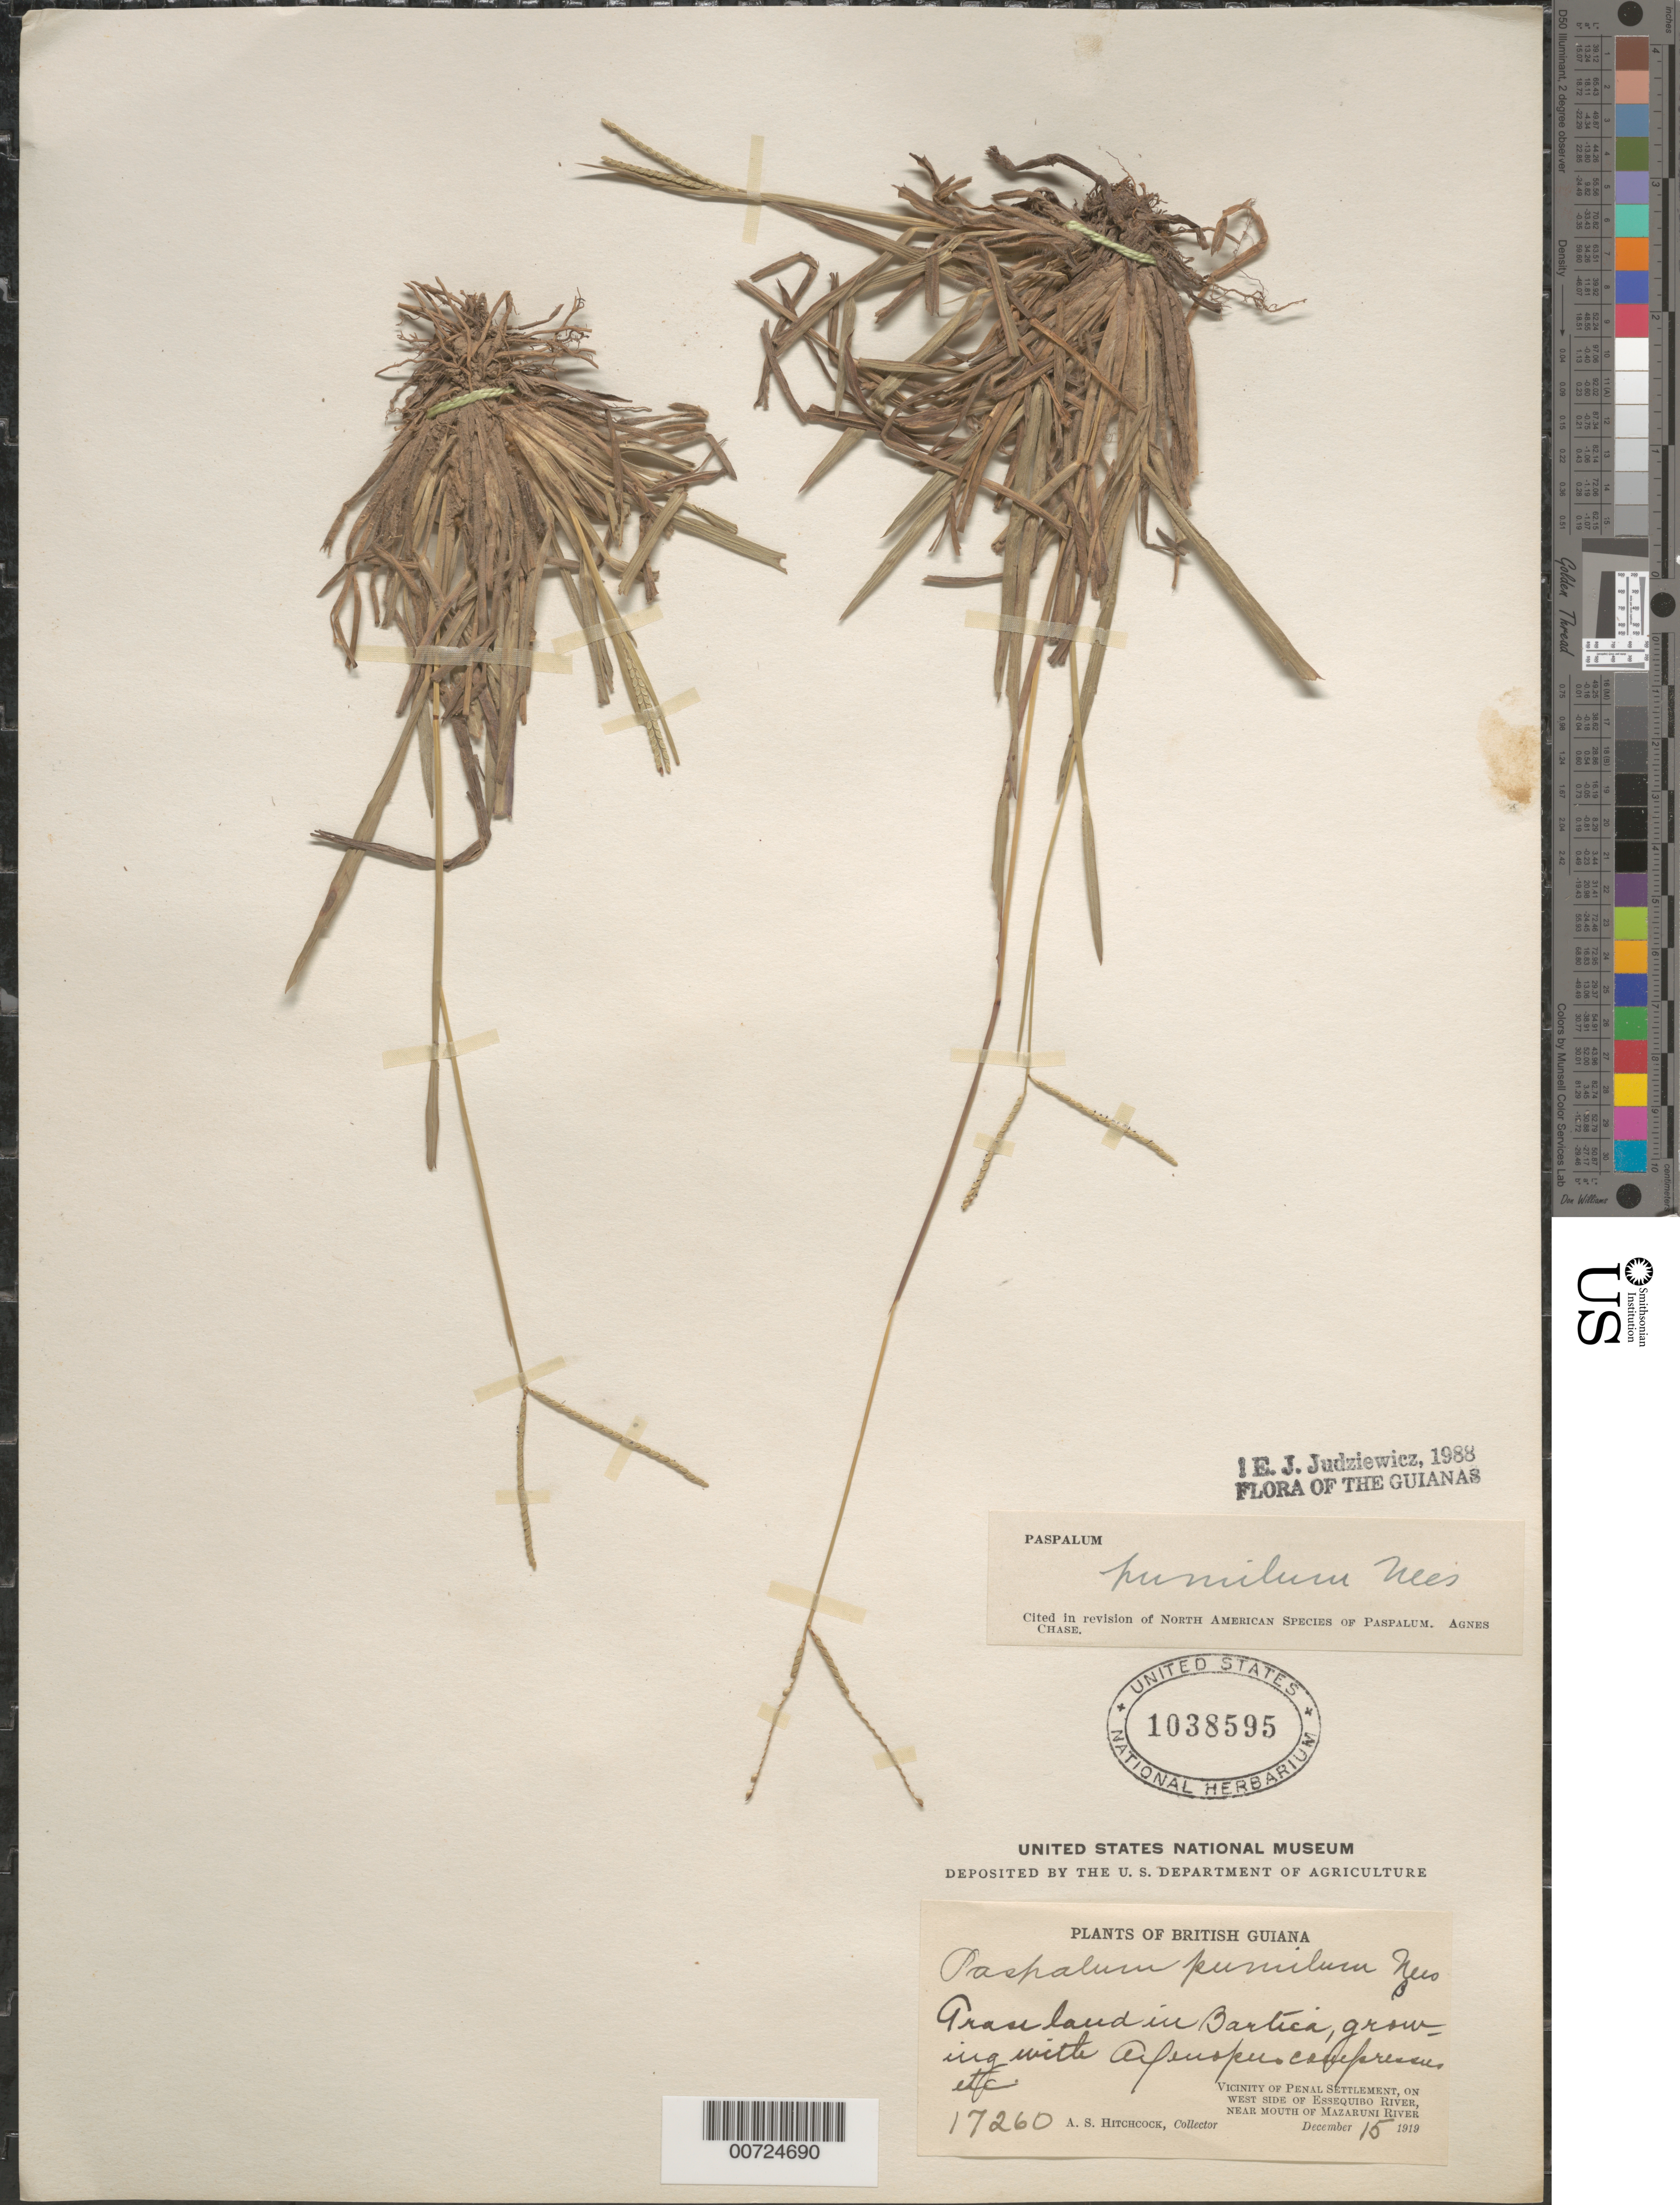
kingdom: Plantae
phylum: Tracheophyta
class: Liliopsida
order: Poales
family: Poaceae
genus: Paspalum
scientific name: Paspalum pumilum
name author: Nees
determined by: Judziewicz, E. J.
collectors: A. S. Hitchcock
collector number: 17260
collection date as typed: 15-Dec-19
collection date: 1919-12-15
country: Guyana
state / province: Cuyuni-Mazaruni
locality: Bartica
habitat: Grassland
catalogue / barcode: US 1038595